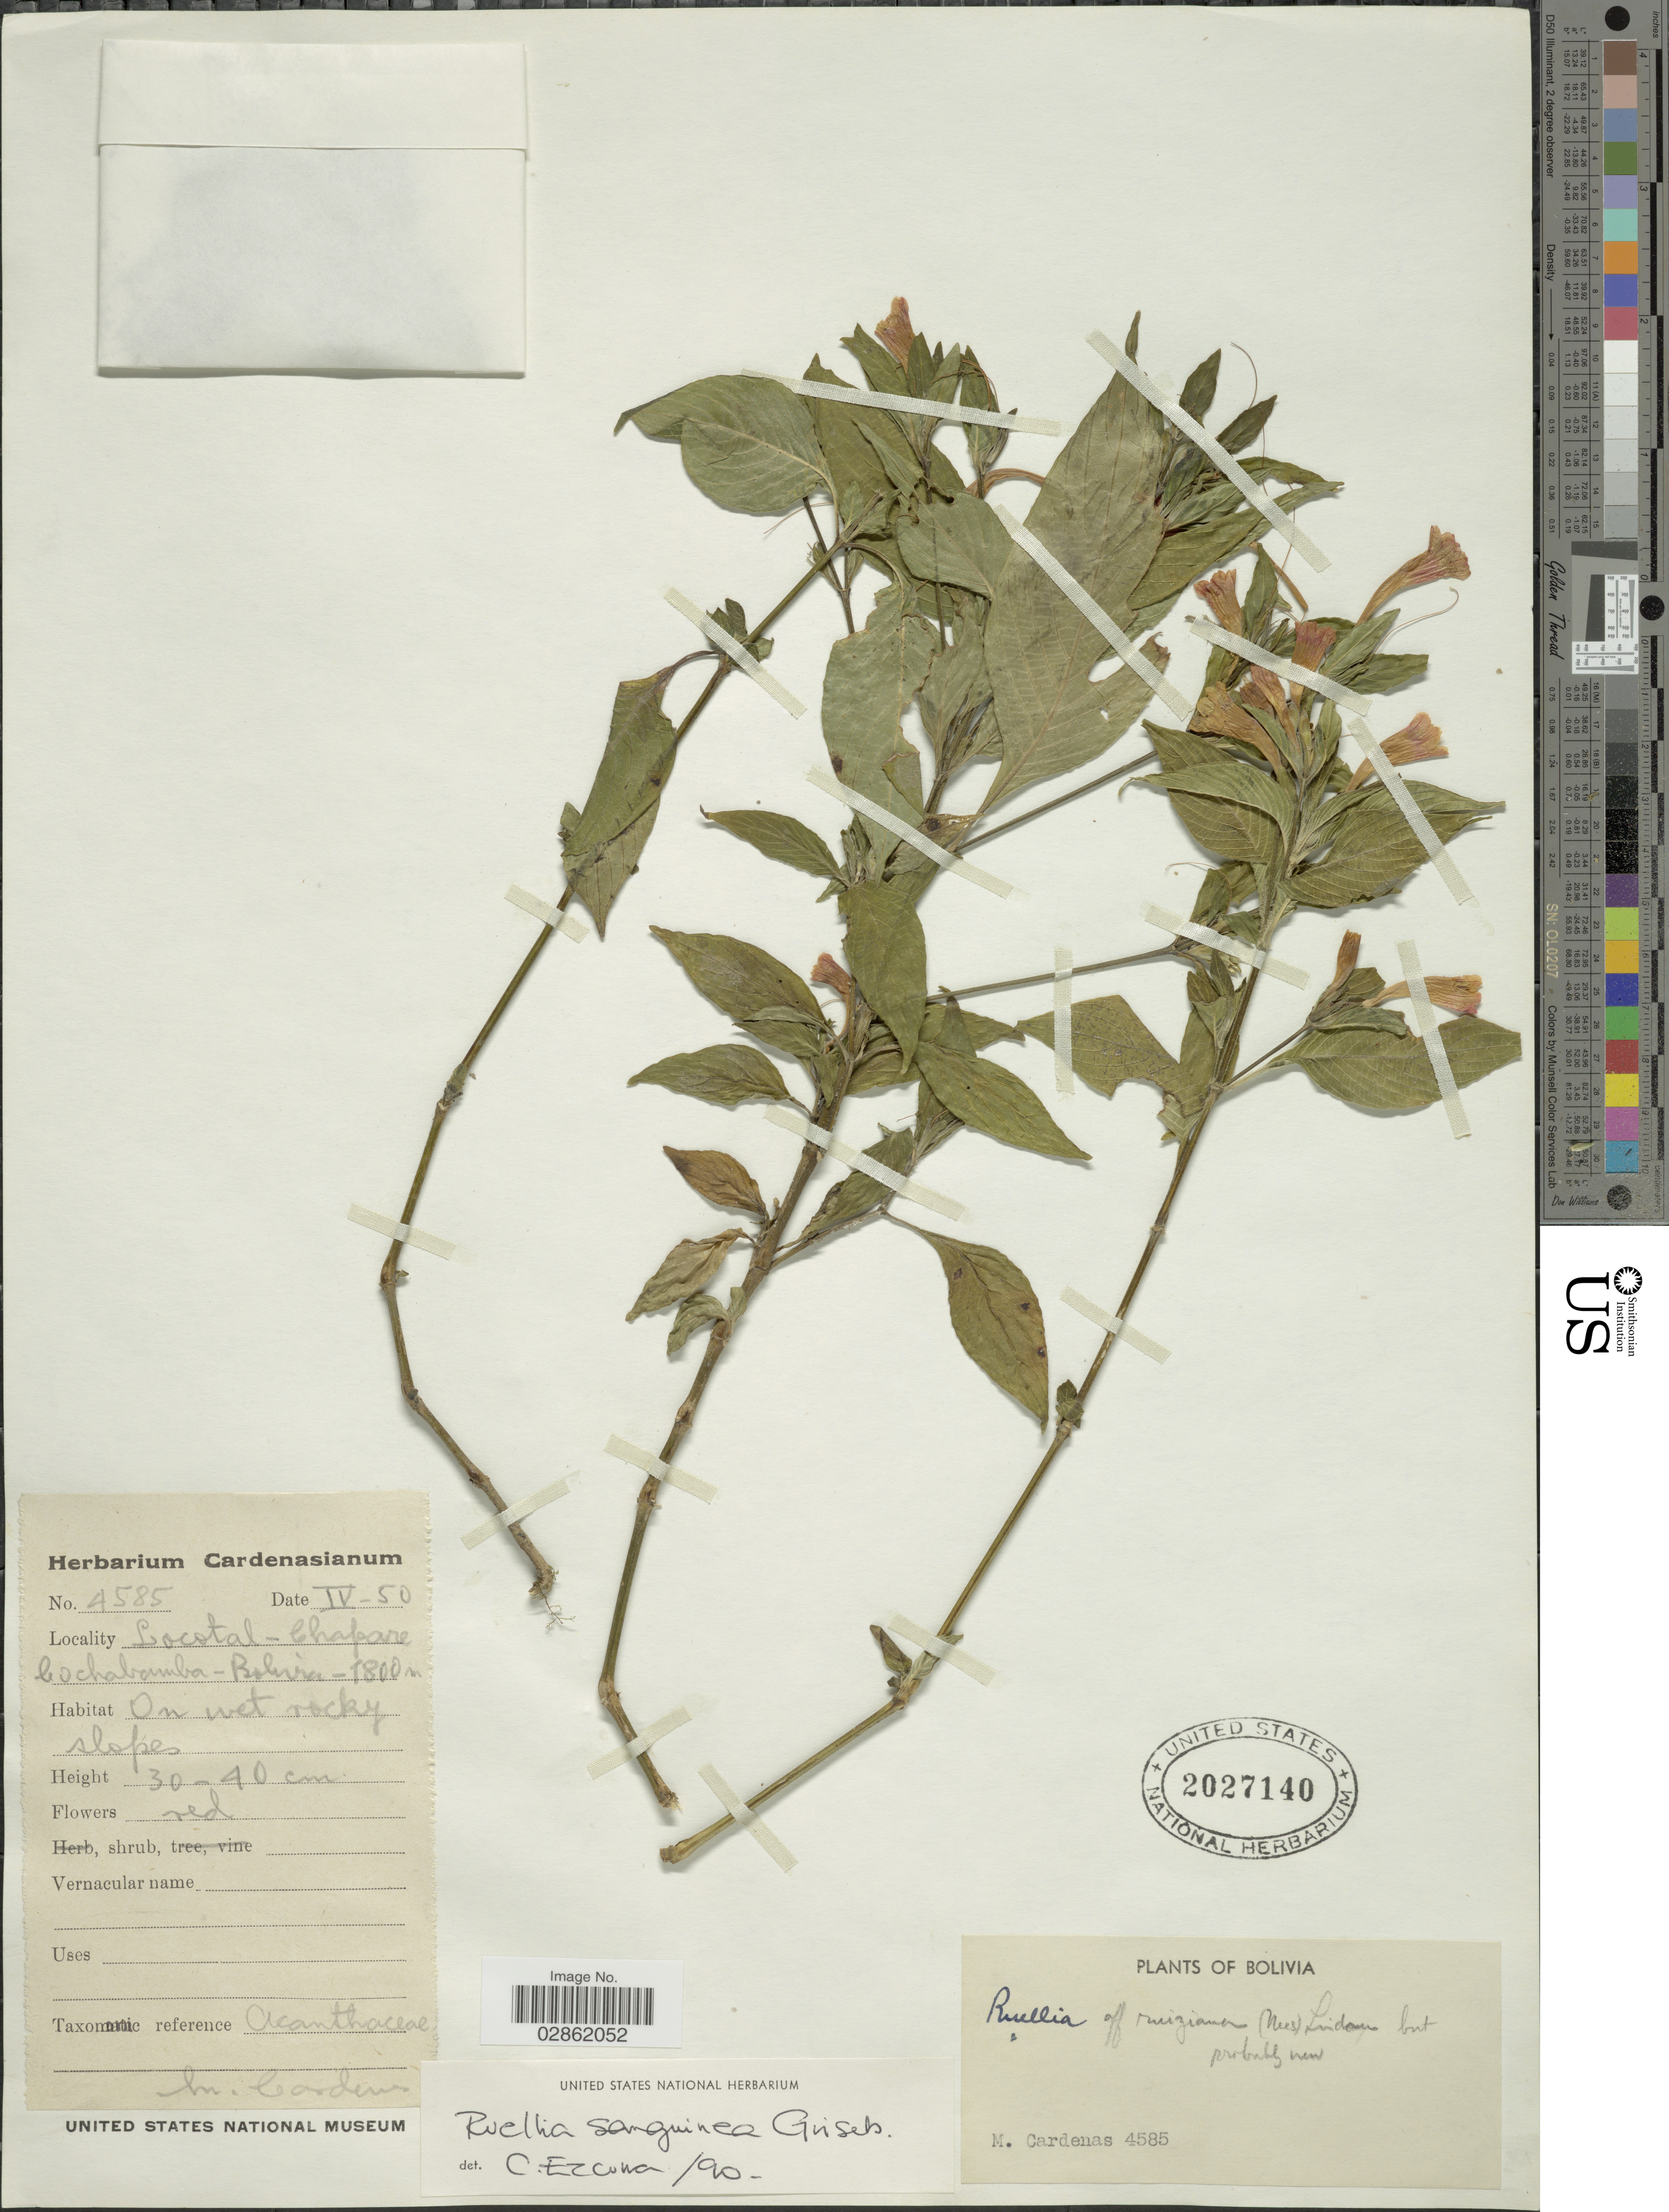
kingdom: Plantae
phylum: Tracheophyta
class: Magnoliopsida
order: Lamiales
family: Acanthaceae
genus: Ruellia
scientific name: Ruellia sanguinea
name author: Griseb.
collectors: M. Cárdenas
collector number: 4585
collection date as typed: Transcribed d/m/y: /4/50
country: Bolivia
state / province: Cochabamba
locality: Locotal, Chapare, Cochabamba.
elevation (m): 1800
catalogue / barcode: US 2027140